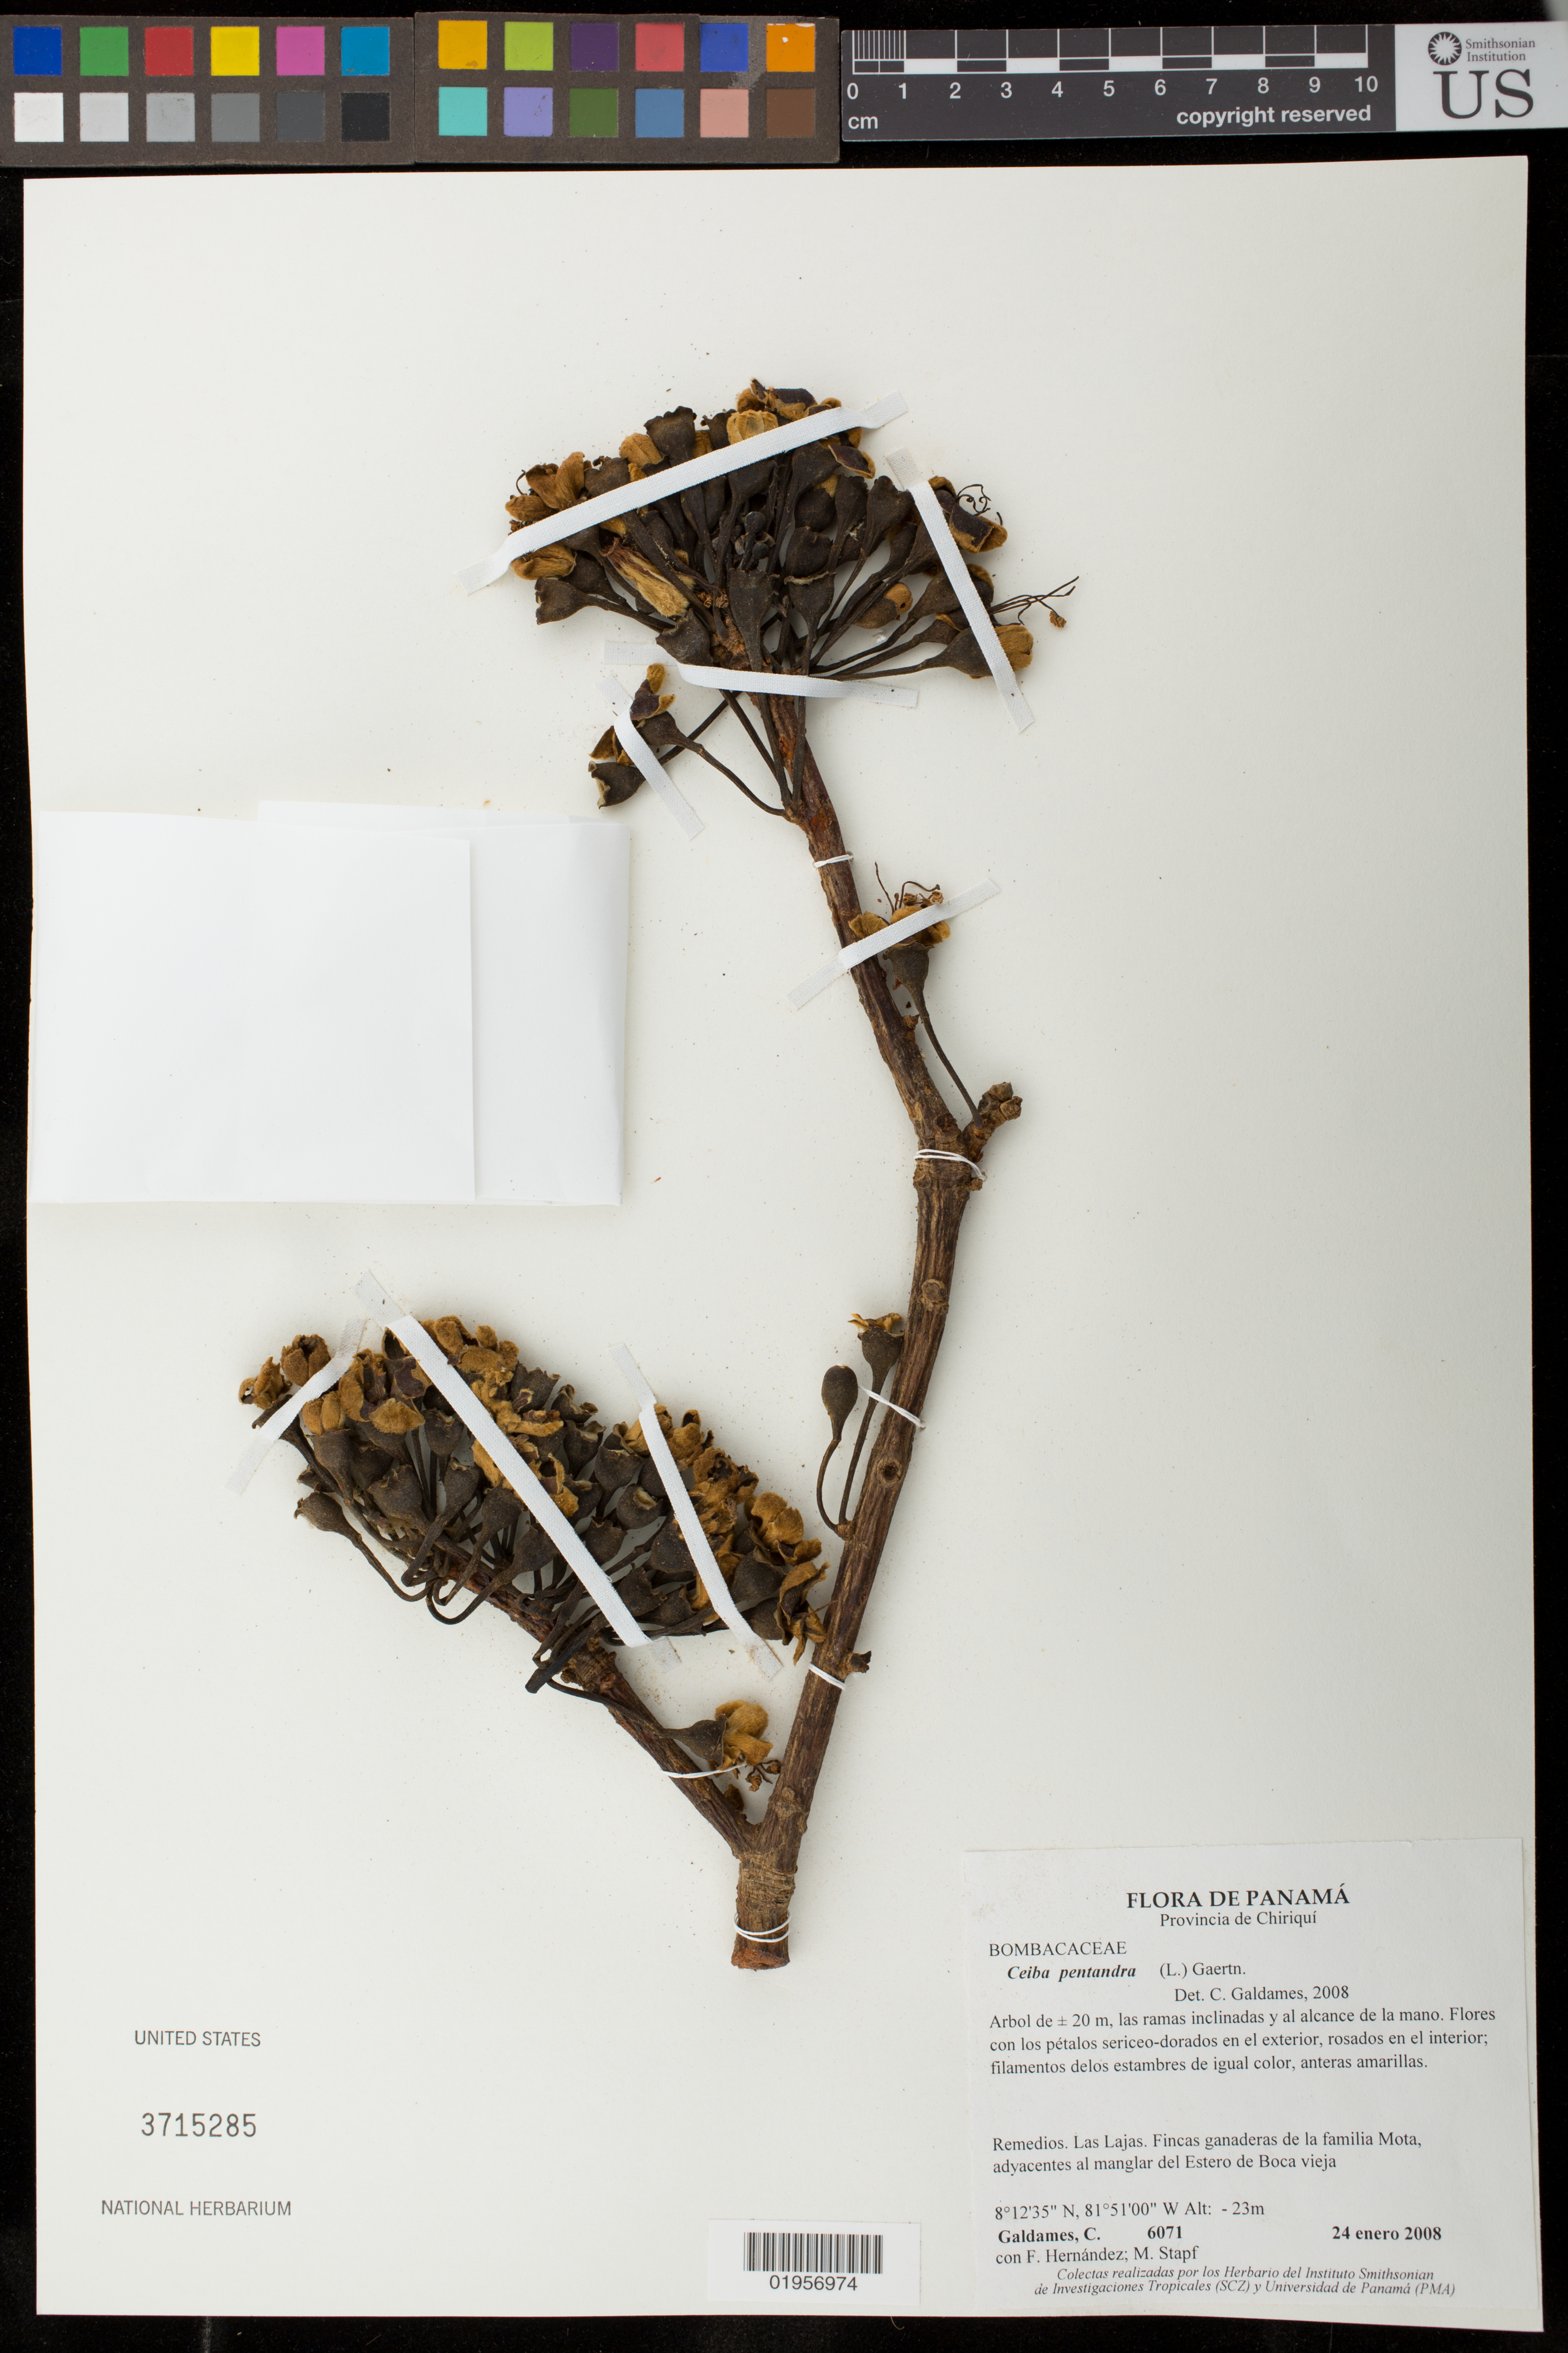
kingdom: Plantae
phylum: Tracheophyta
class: Magnoliopsida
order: Malvales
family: Malvaceae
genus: Ceiba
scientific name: Ceiba pentandra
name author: (L.) Gaertn.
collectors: C. Galdames, F. Hernandez & M. Stapf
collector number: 6071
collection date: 2008-01-24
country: Panama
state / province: Chiriqui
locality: Remedios. Las Lajas. Fincas de la familia Mota, adyacentes al manglar del Estero de Boca vieja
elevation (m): -23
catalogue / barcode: US 3715285